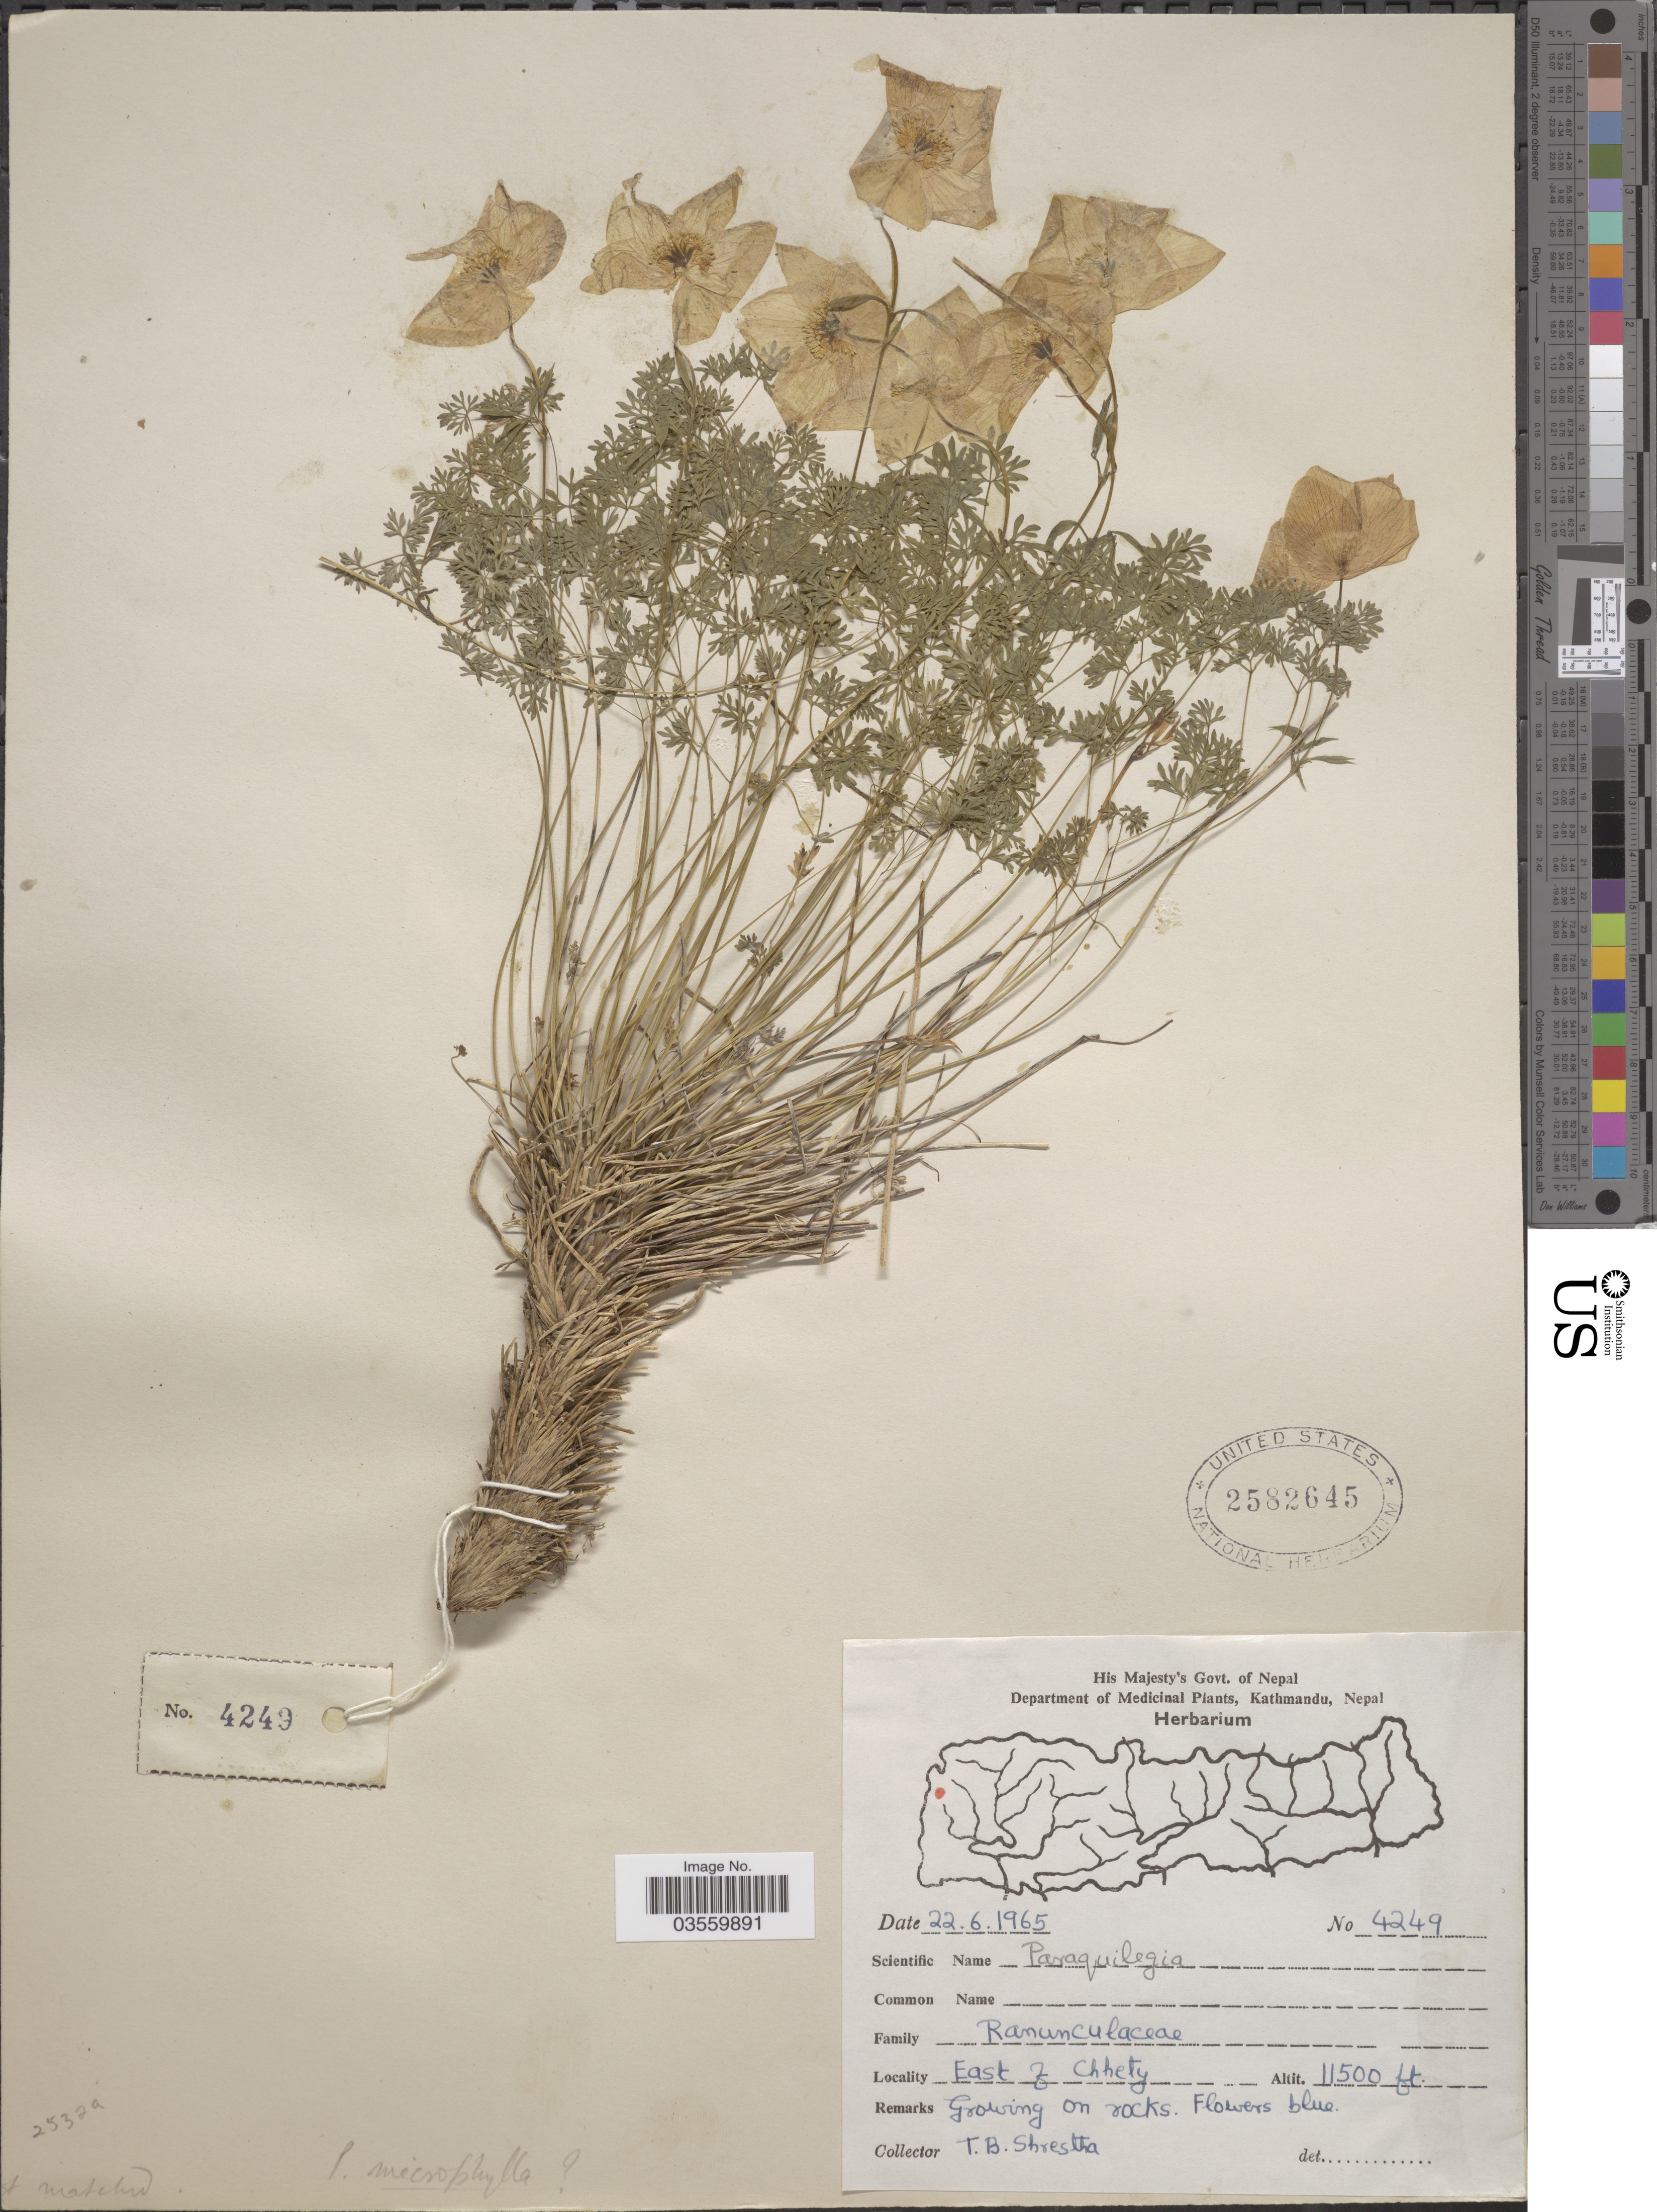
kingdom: Plantae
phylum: Tracheophyta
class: Magnoliopsida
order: Ranunculales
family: Ranunculaceae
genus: Paraquilegia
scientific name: Paraquilegia microphylla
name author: (Royle) J.R. Drumm. & Hutch.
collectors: T. B. Shrestha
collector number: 4249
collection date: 1965-06-22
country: Nepal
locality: East of Chhety.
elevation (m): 3505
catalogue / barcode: US 2582645